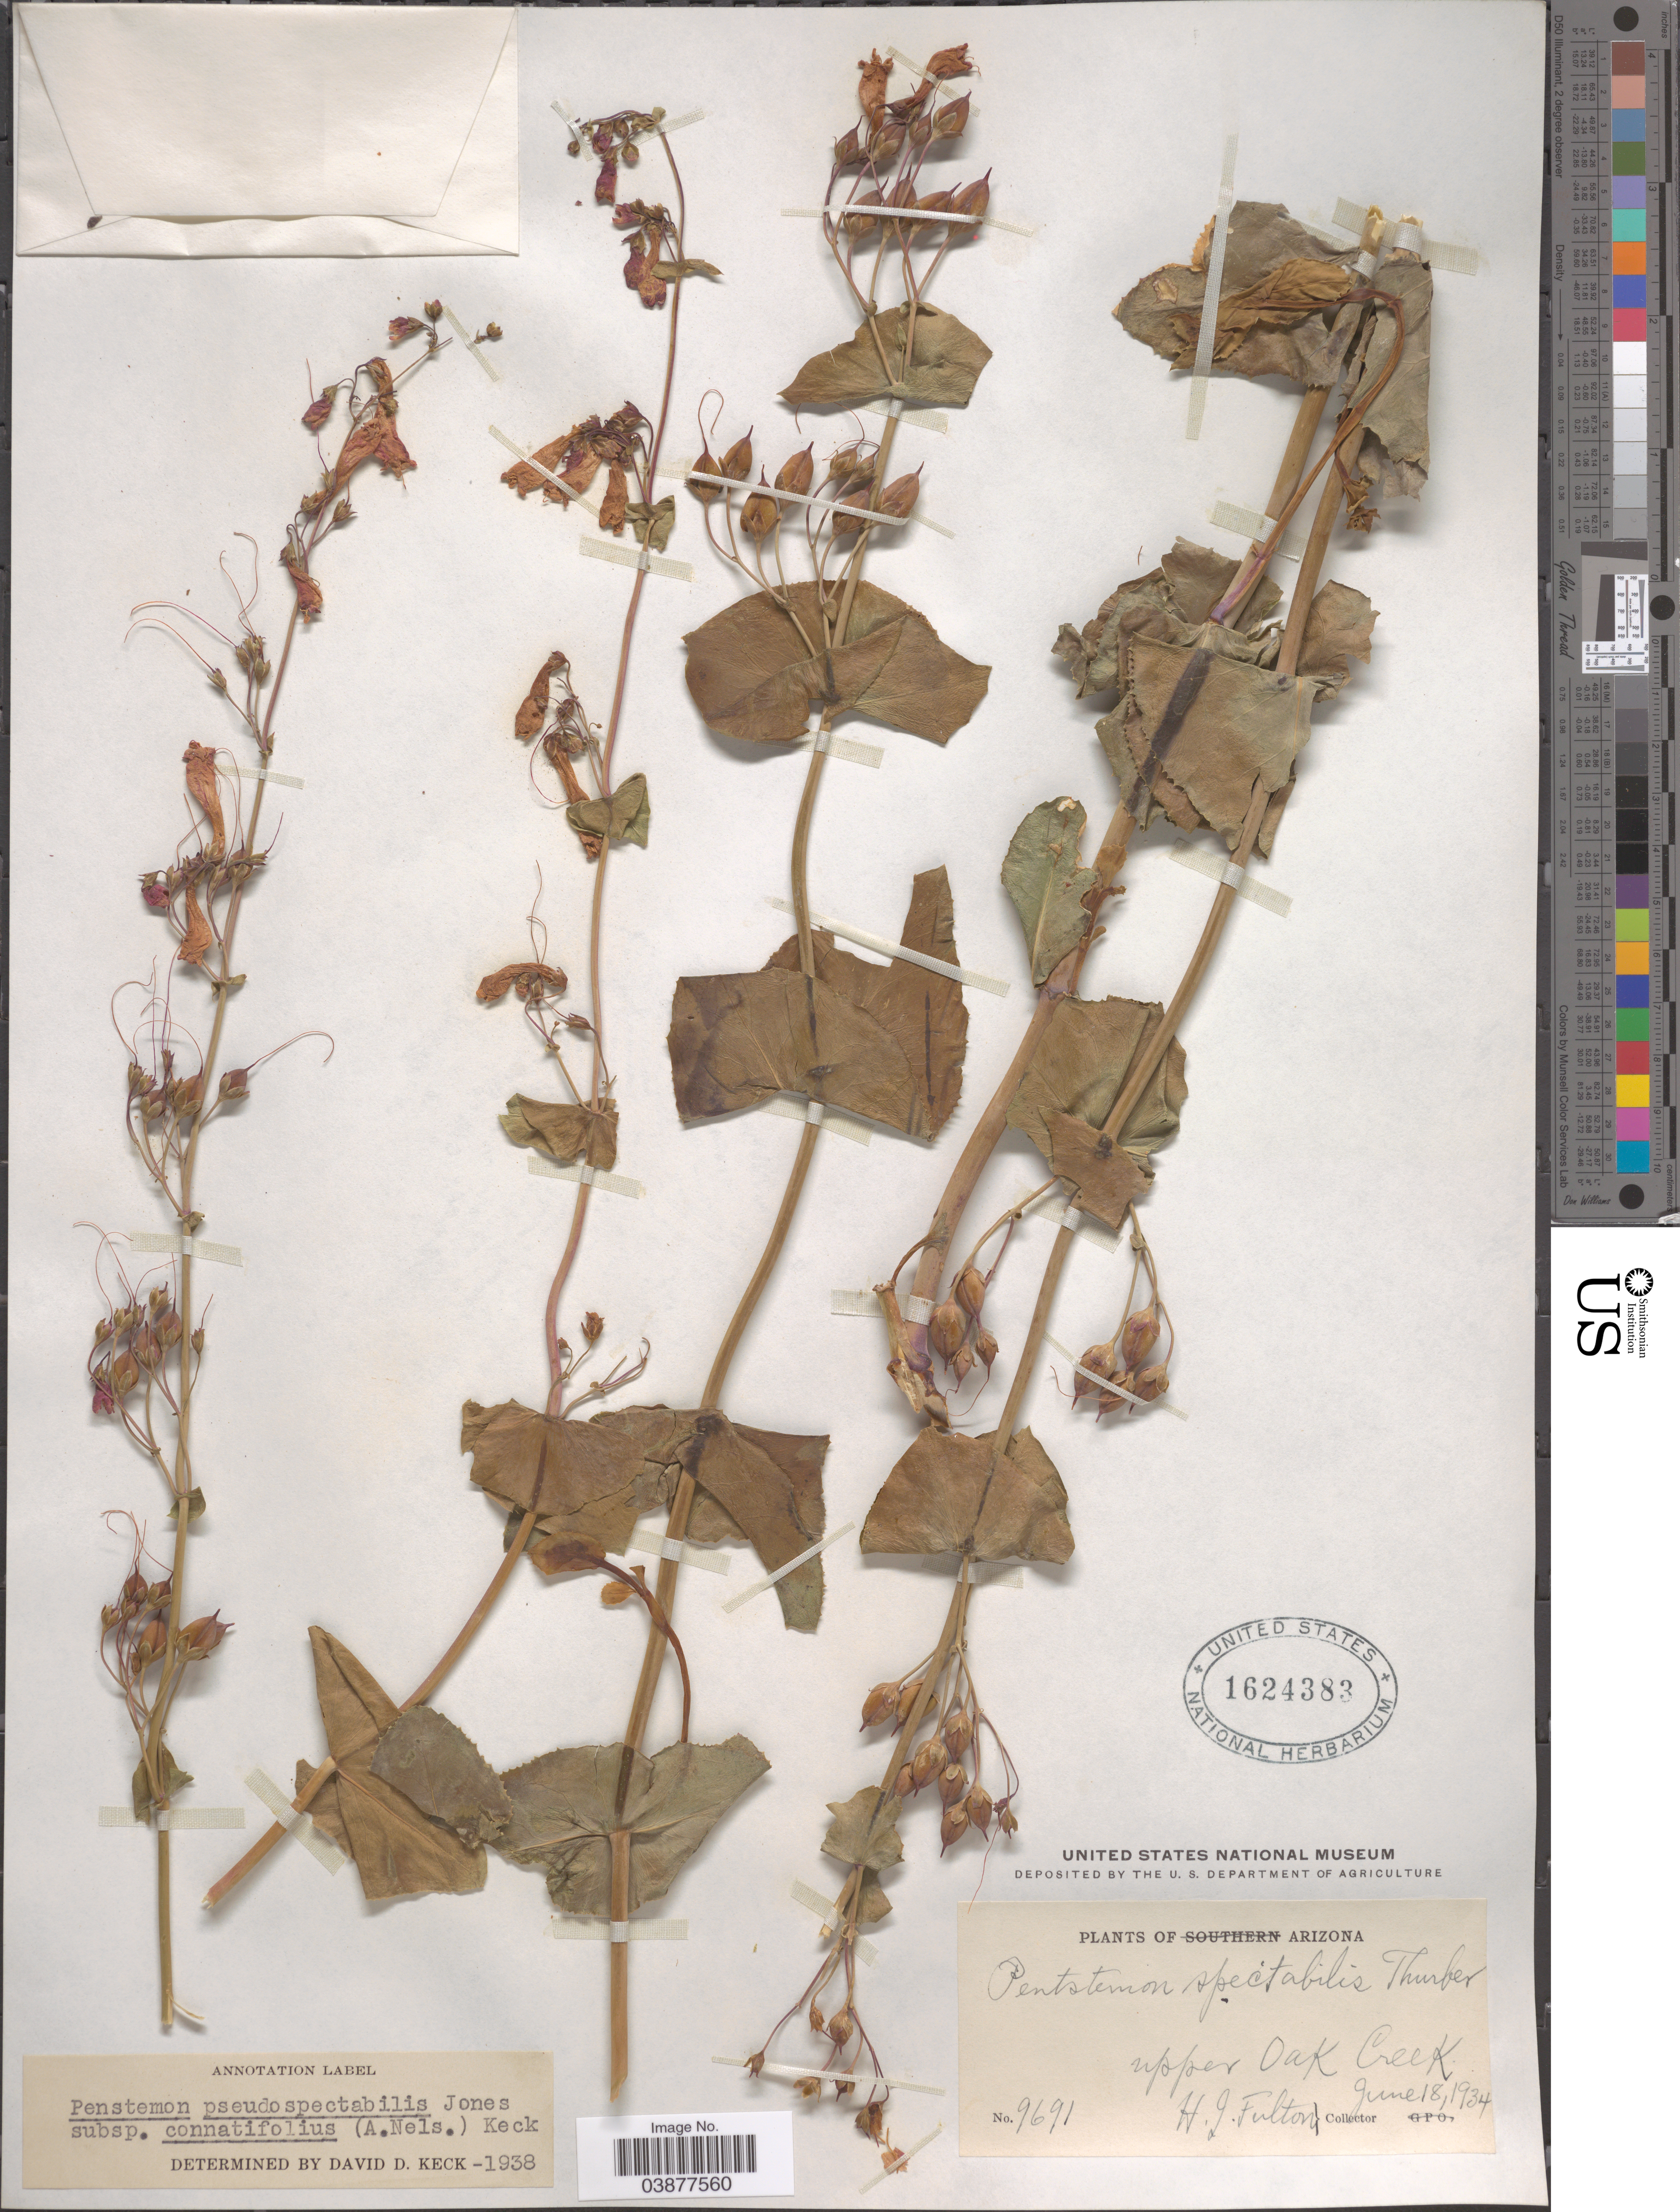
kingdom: Plantae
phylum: Tracheophyta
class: Magnoliopsida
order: Lamiales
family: Plantaginaceae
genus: Penstemon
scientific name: Penstemon pseudospectabilis var. connatifolius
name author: (A. Nelson) D.D. Keck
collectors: H. Fulton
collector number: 9691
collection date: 1934-06-18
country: United States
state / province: Arizona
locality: Upper Oak Creek.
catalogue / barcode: US 1624383